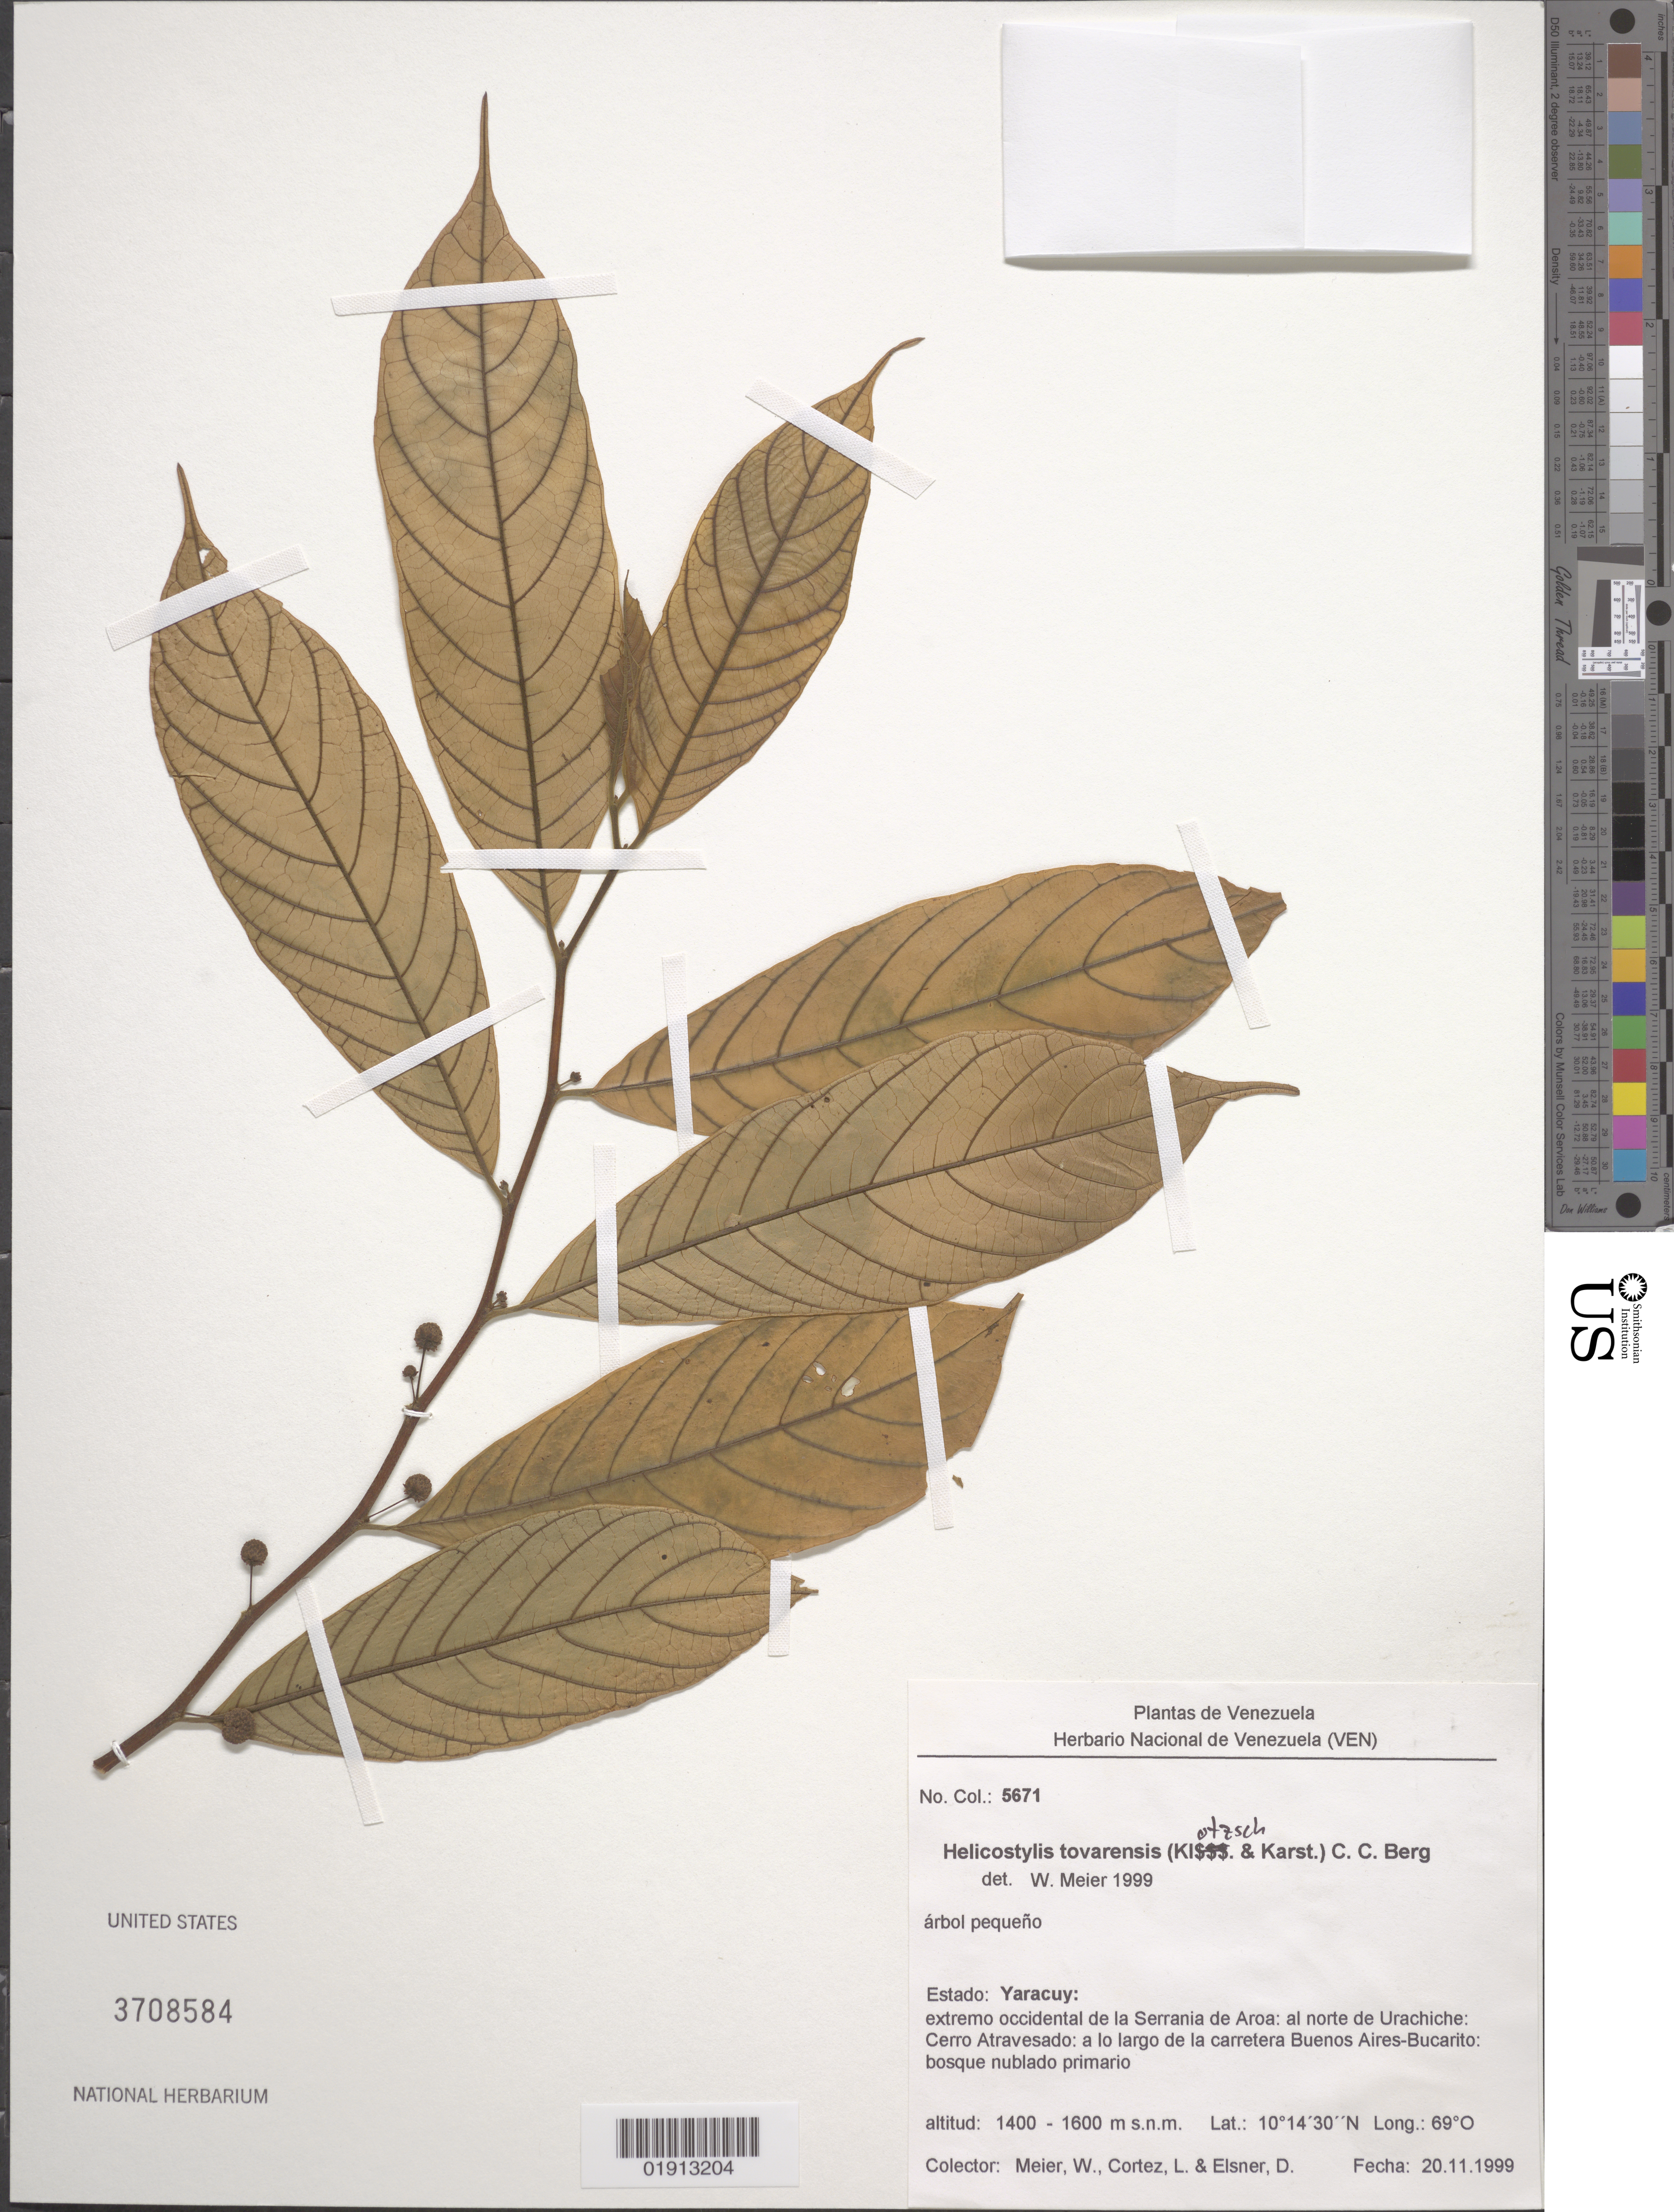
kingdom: Plantae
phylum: Tracheophyta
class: Magnoliopsida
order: Rosales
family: Moraceae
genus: Helicostylis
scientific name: Helicostylis tovarensis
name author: (Klotzsch & H. Karst.) C.C. Berg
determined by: Meier, Winfried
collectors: W. Meier, L. Cortéz & D. Elsner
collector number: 5671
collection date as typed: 20 Nov 1999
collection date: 1999-11-20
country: Venezuela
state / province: Yaracuy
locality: Extremo occidental de la Serrania de Aroa: al norte de Urachiche: Cerro Atravesado: a lo largo de la carretera Buenos Aires-Bucarito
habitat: Bosque nublado primario.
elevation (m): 1400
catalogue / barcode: US 3708584